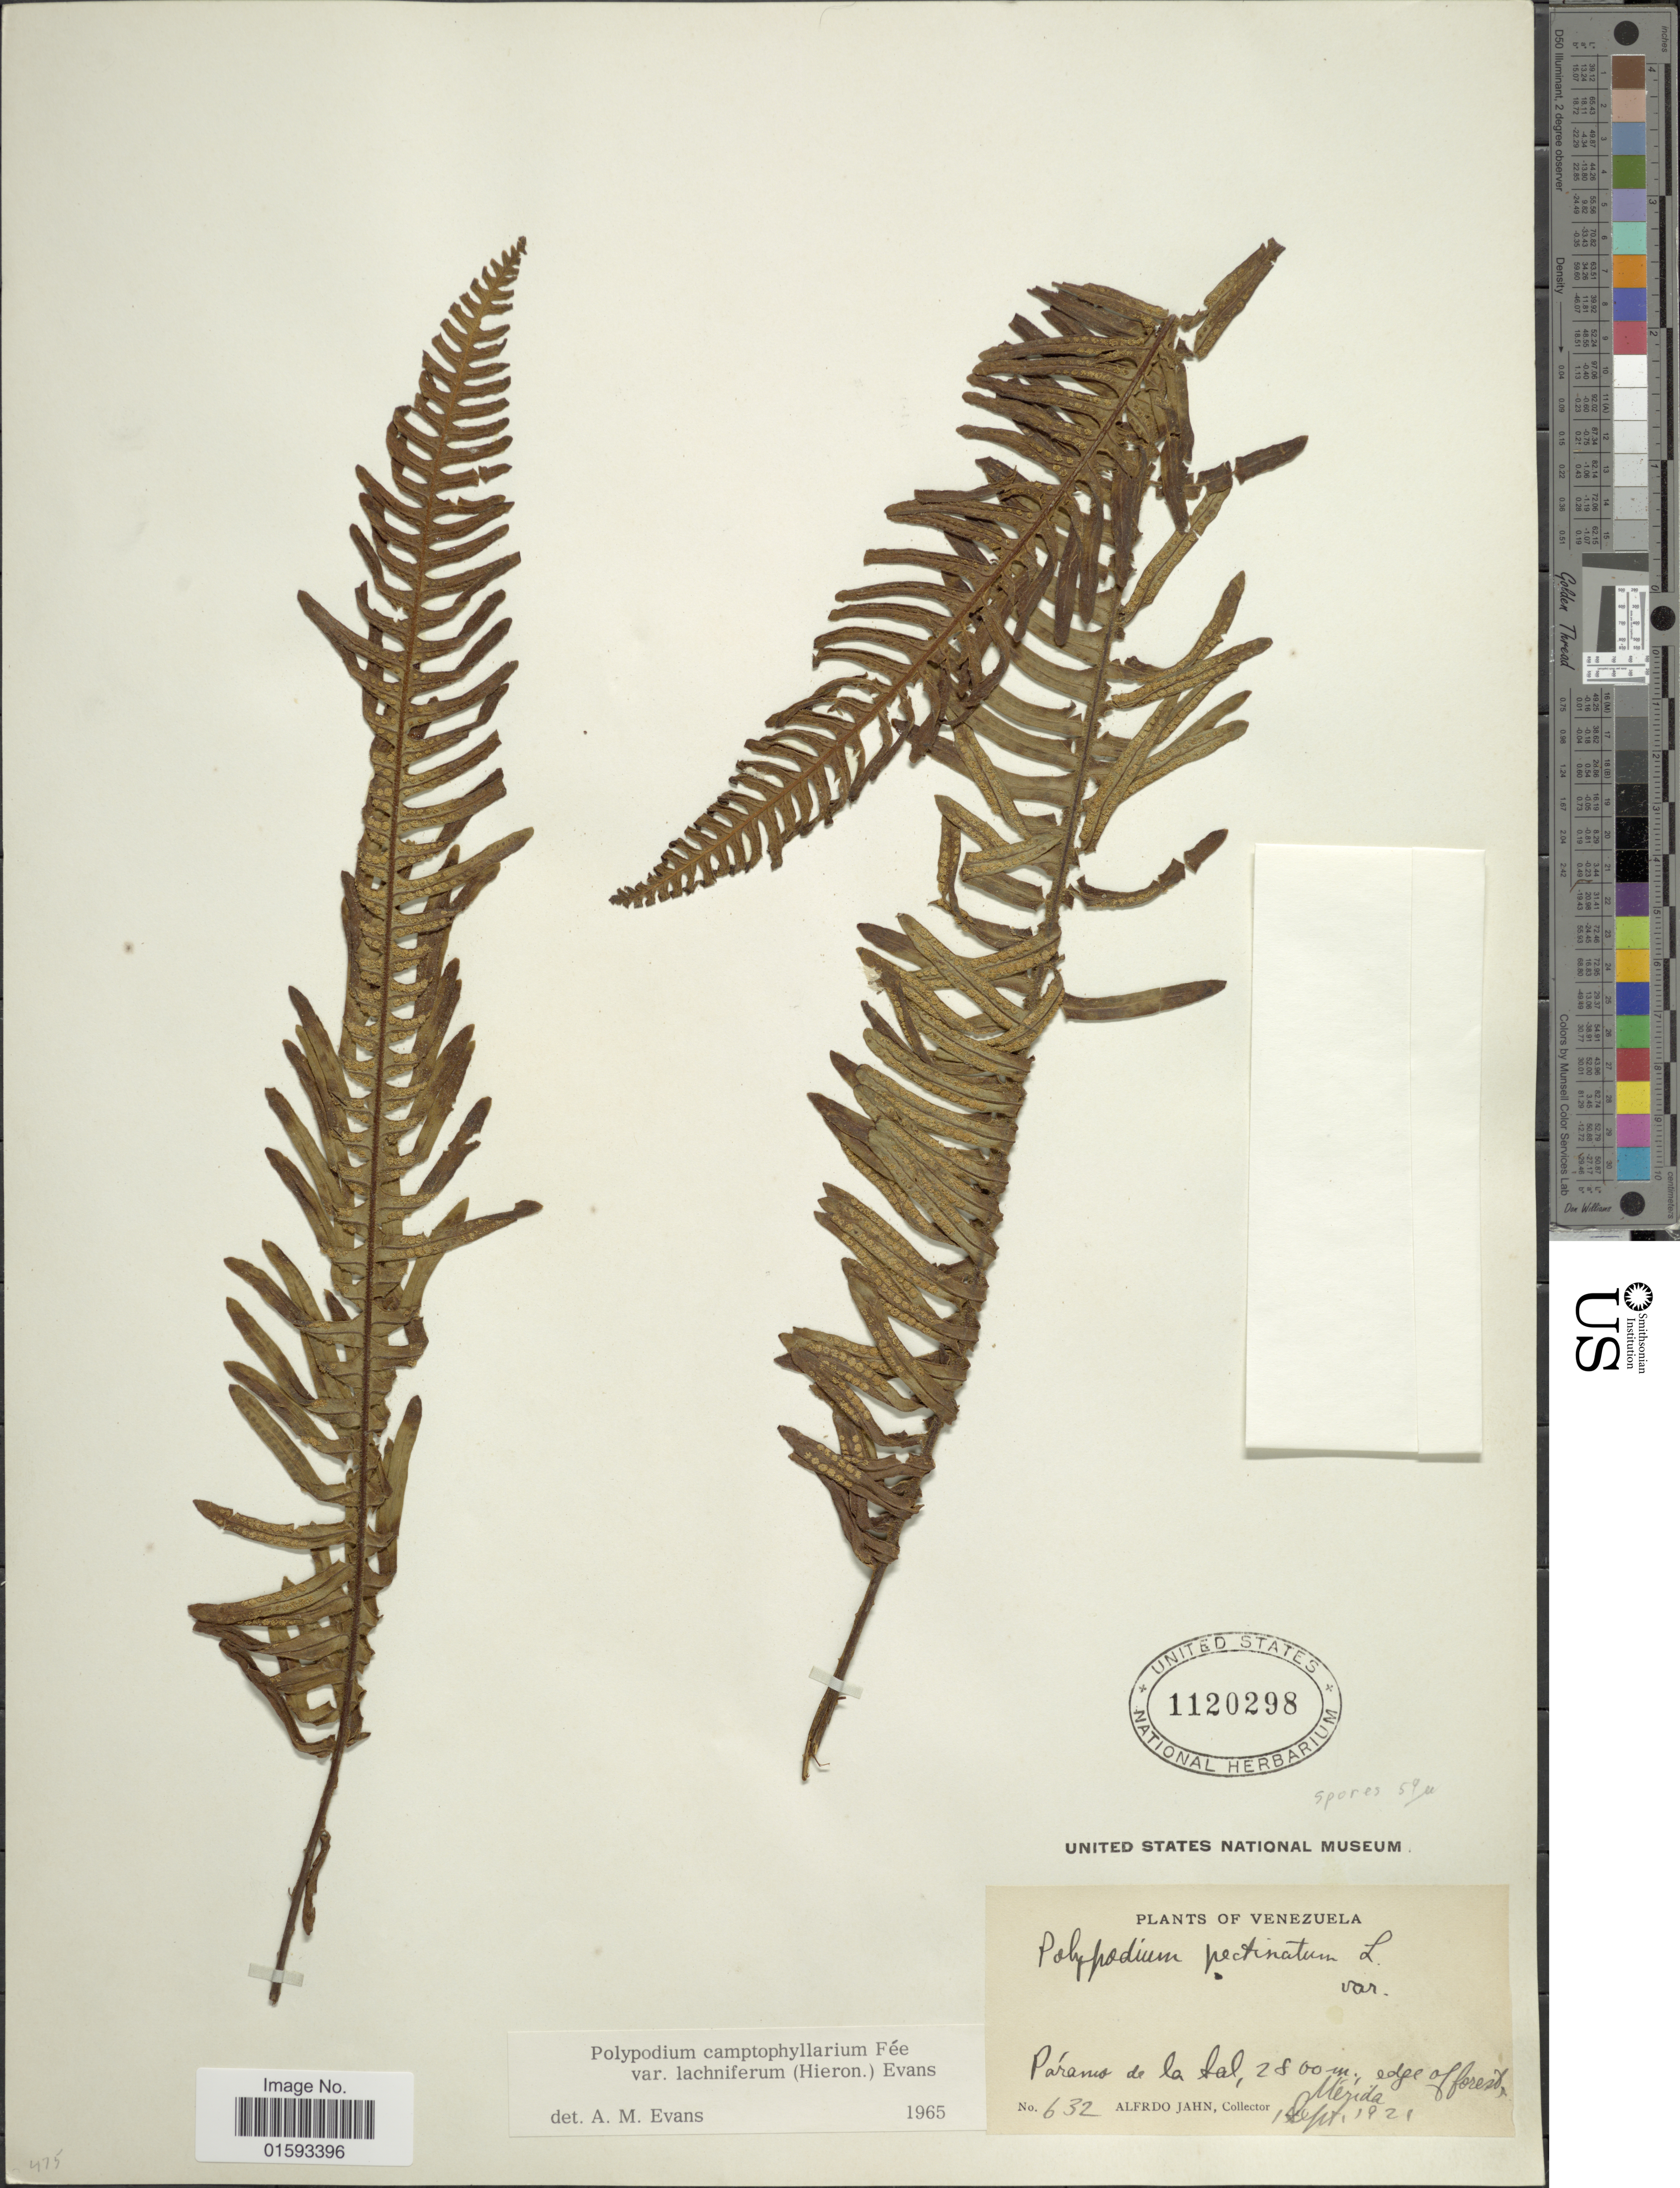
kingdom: Plantae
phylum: Tracheophyta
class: Polypodiopsida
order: Polypodiales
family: Polypodiaceae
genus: Pecluma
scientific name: Pecluma camptophyllaria var. lachnifera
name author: (Hieron.) Lellinger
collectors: A. Jahn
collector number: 632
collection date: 1921-09-01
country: Venezuela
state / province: Mérida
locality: Paramo de la Sal, edge of forest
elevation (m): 2800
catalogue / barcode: US 1120298